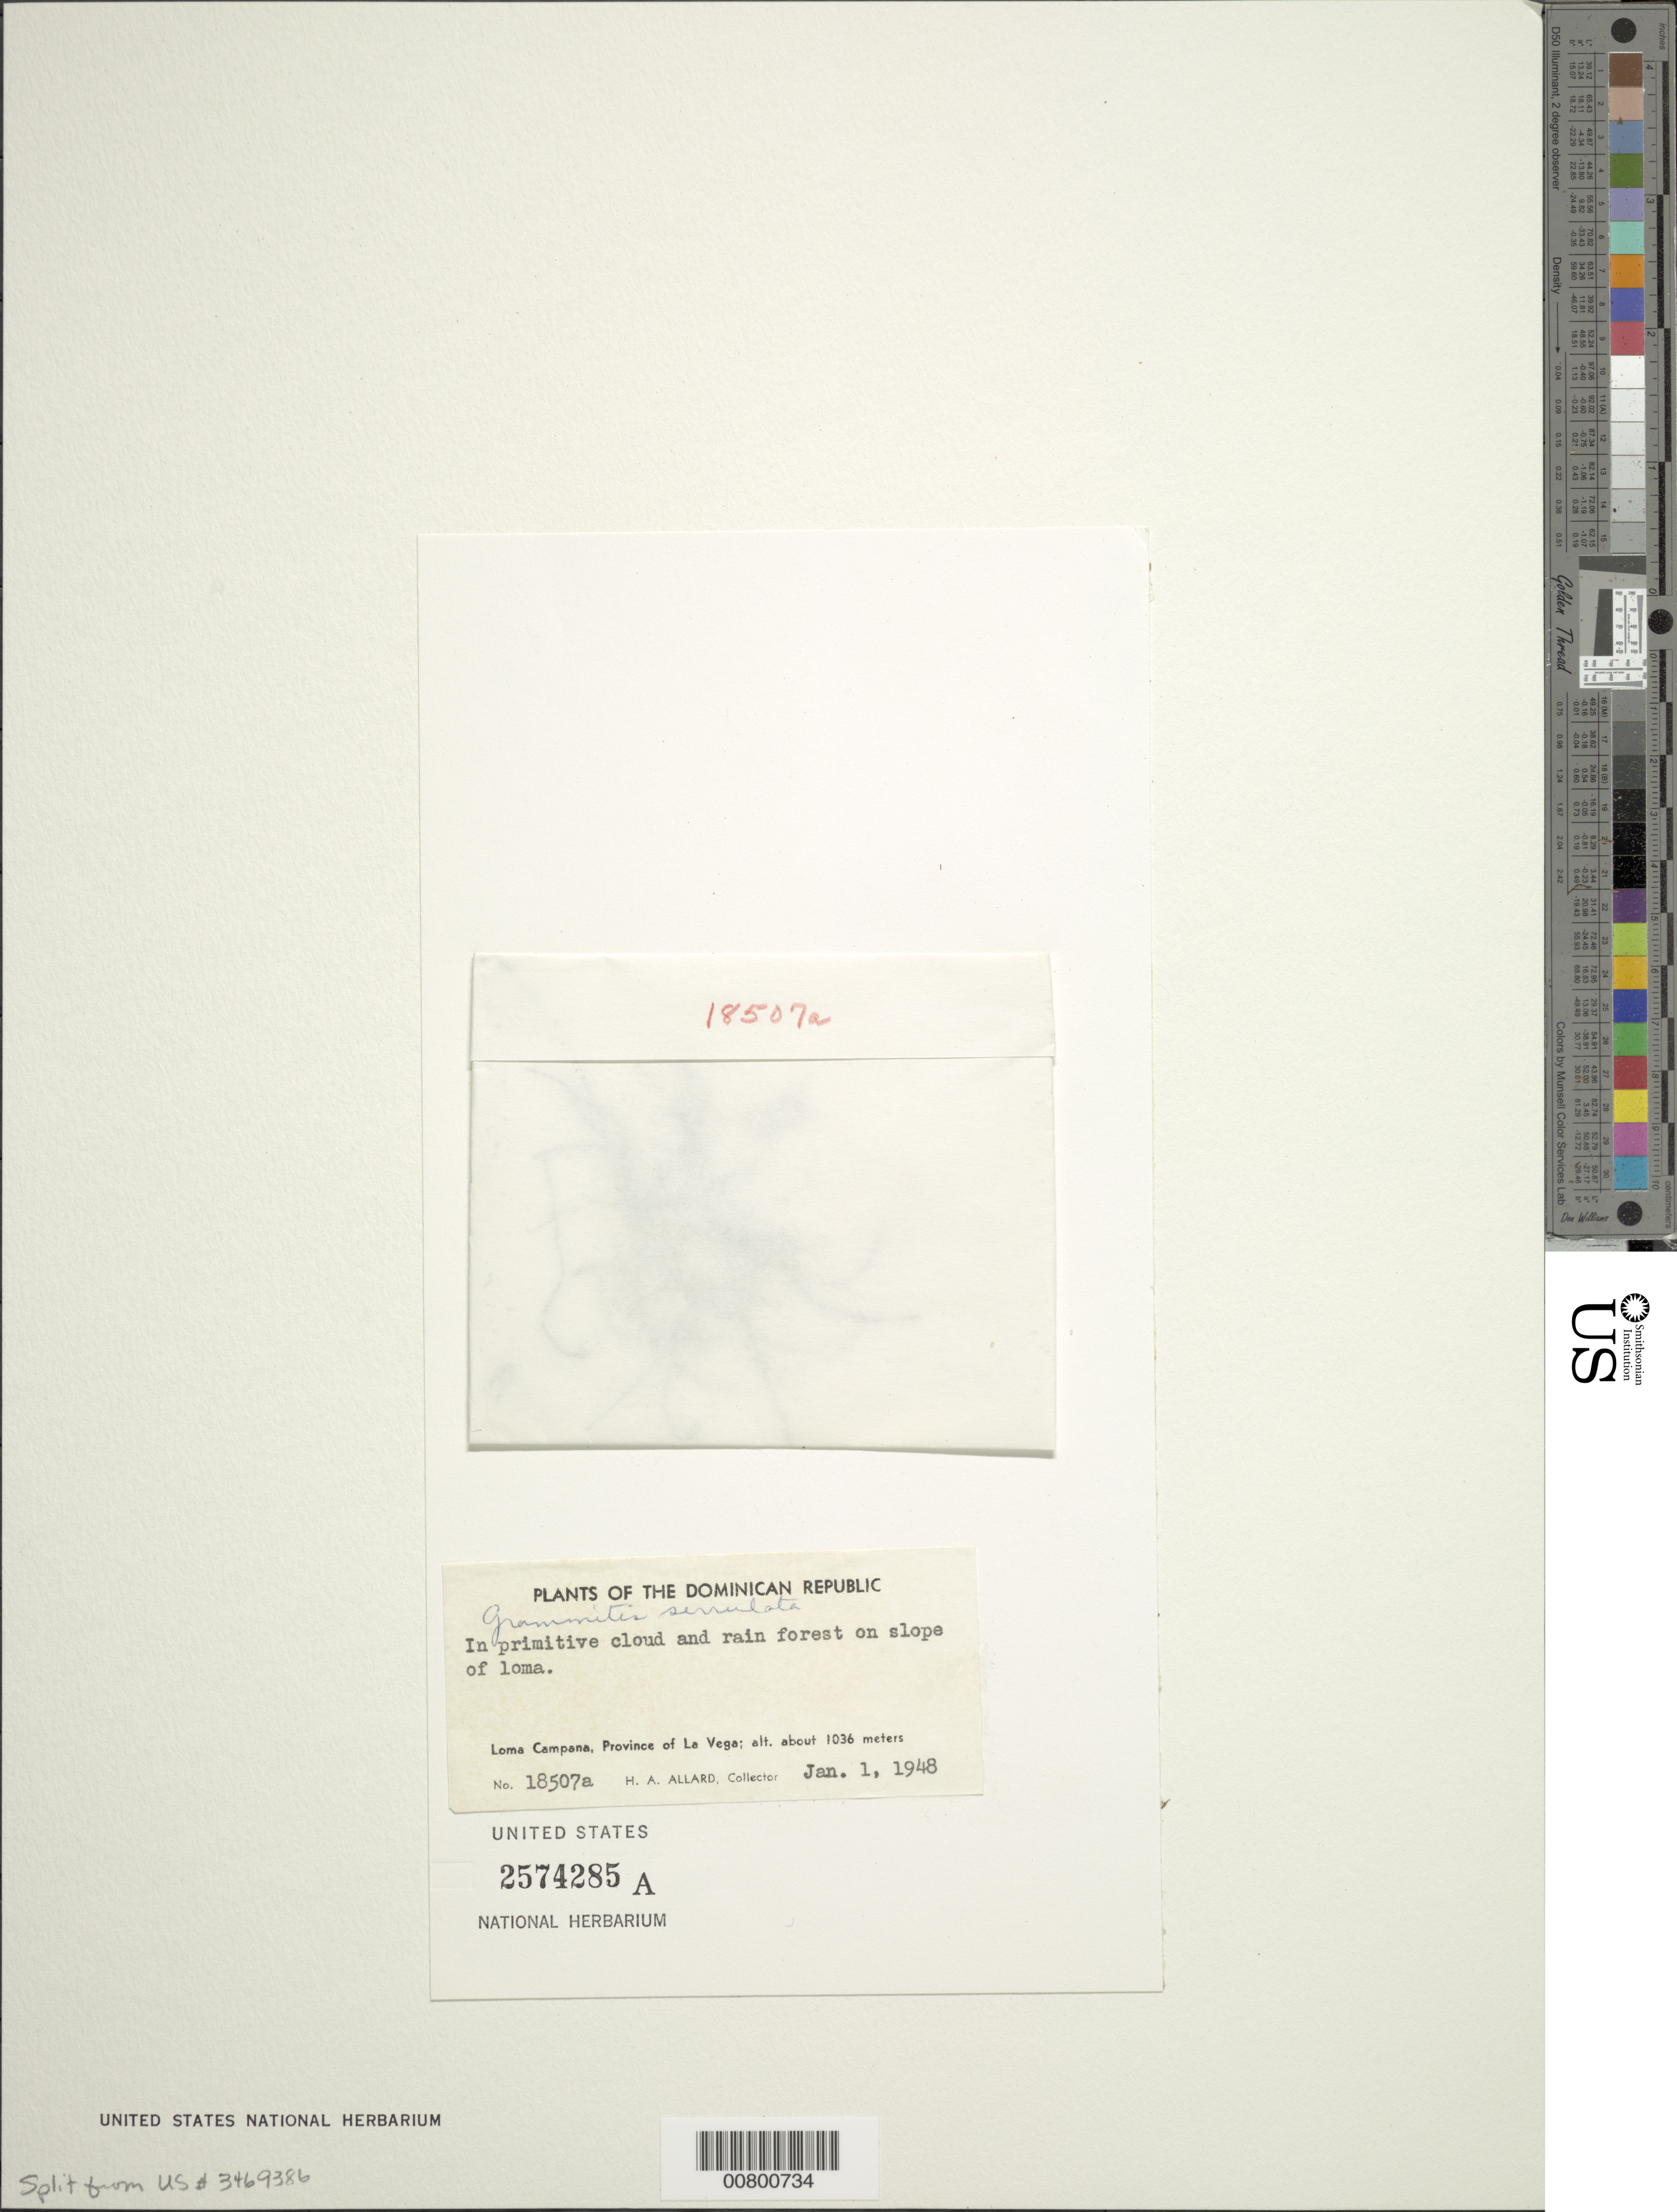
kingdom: Plantae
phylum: Tracheophyta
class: Polypodiopsida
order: Polypodiales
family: Polypodiaceae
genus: Cochlidium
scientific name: Cochlidium serrulatum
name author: (Sw.) L.E. Bishop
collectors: H. A. Allard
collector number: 18507a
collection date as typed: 01 Jan 1948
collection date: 1948-01-01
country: Dominican Republic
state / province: La Vega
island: Hispaniola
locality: Loma Campana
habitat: Primitive cloud and rainforest on slope of loma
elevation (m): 1036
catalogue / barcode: US 2574285A